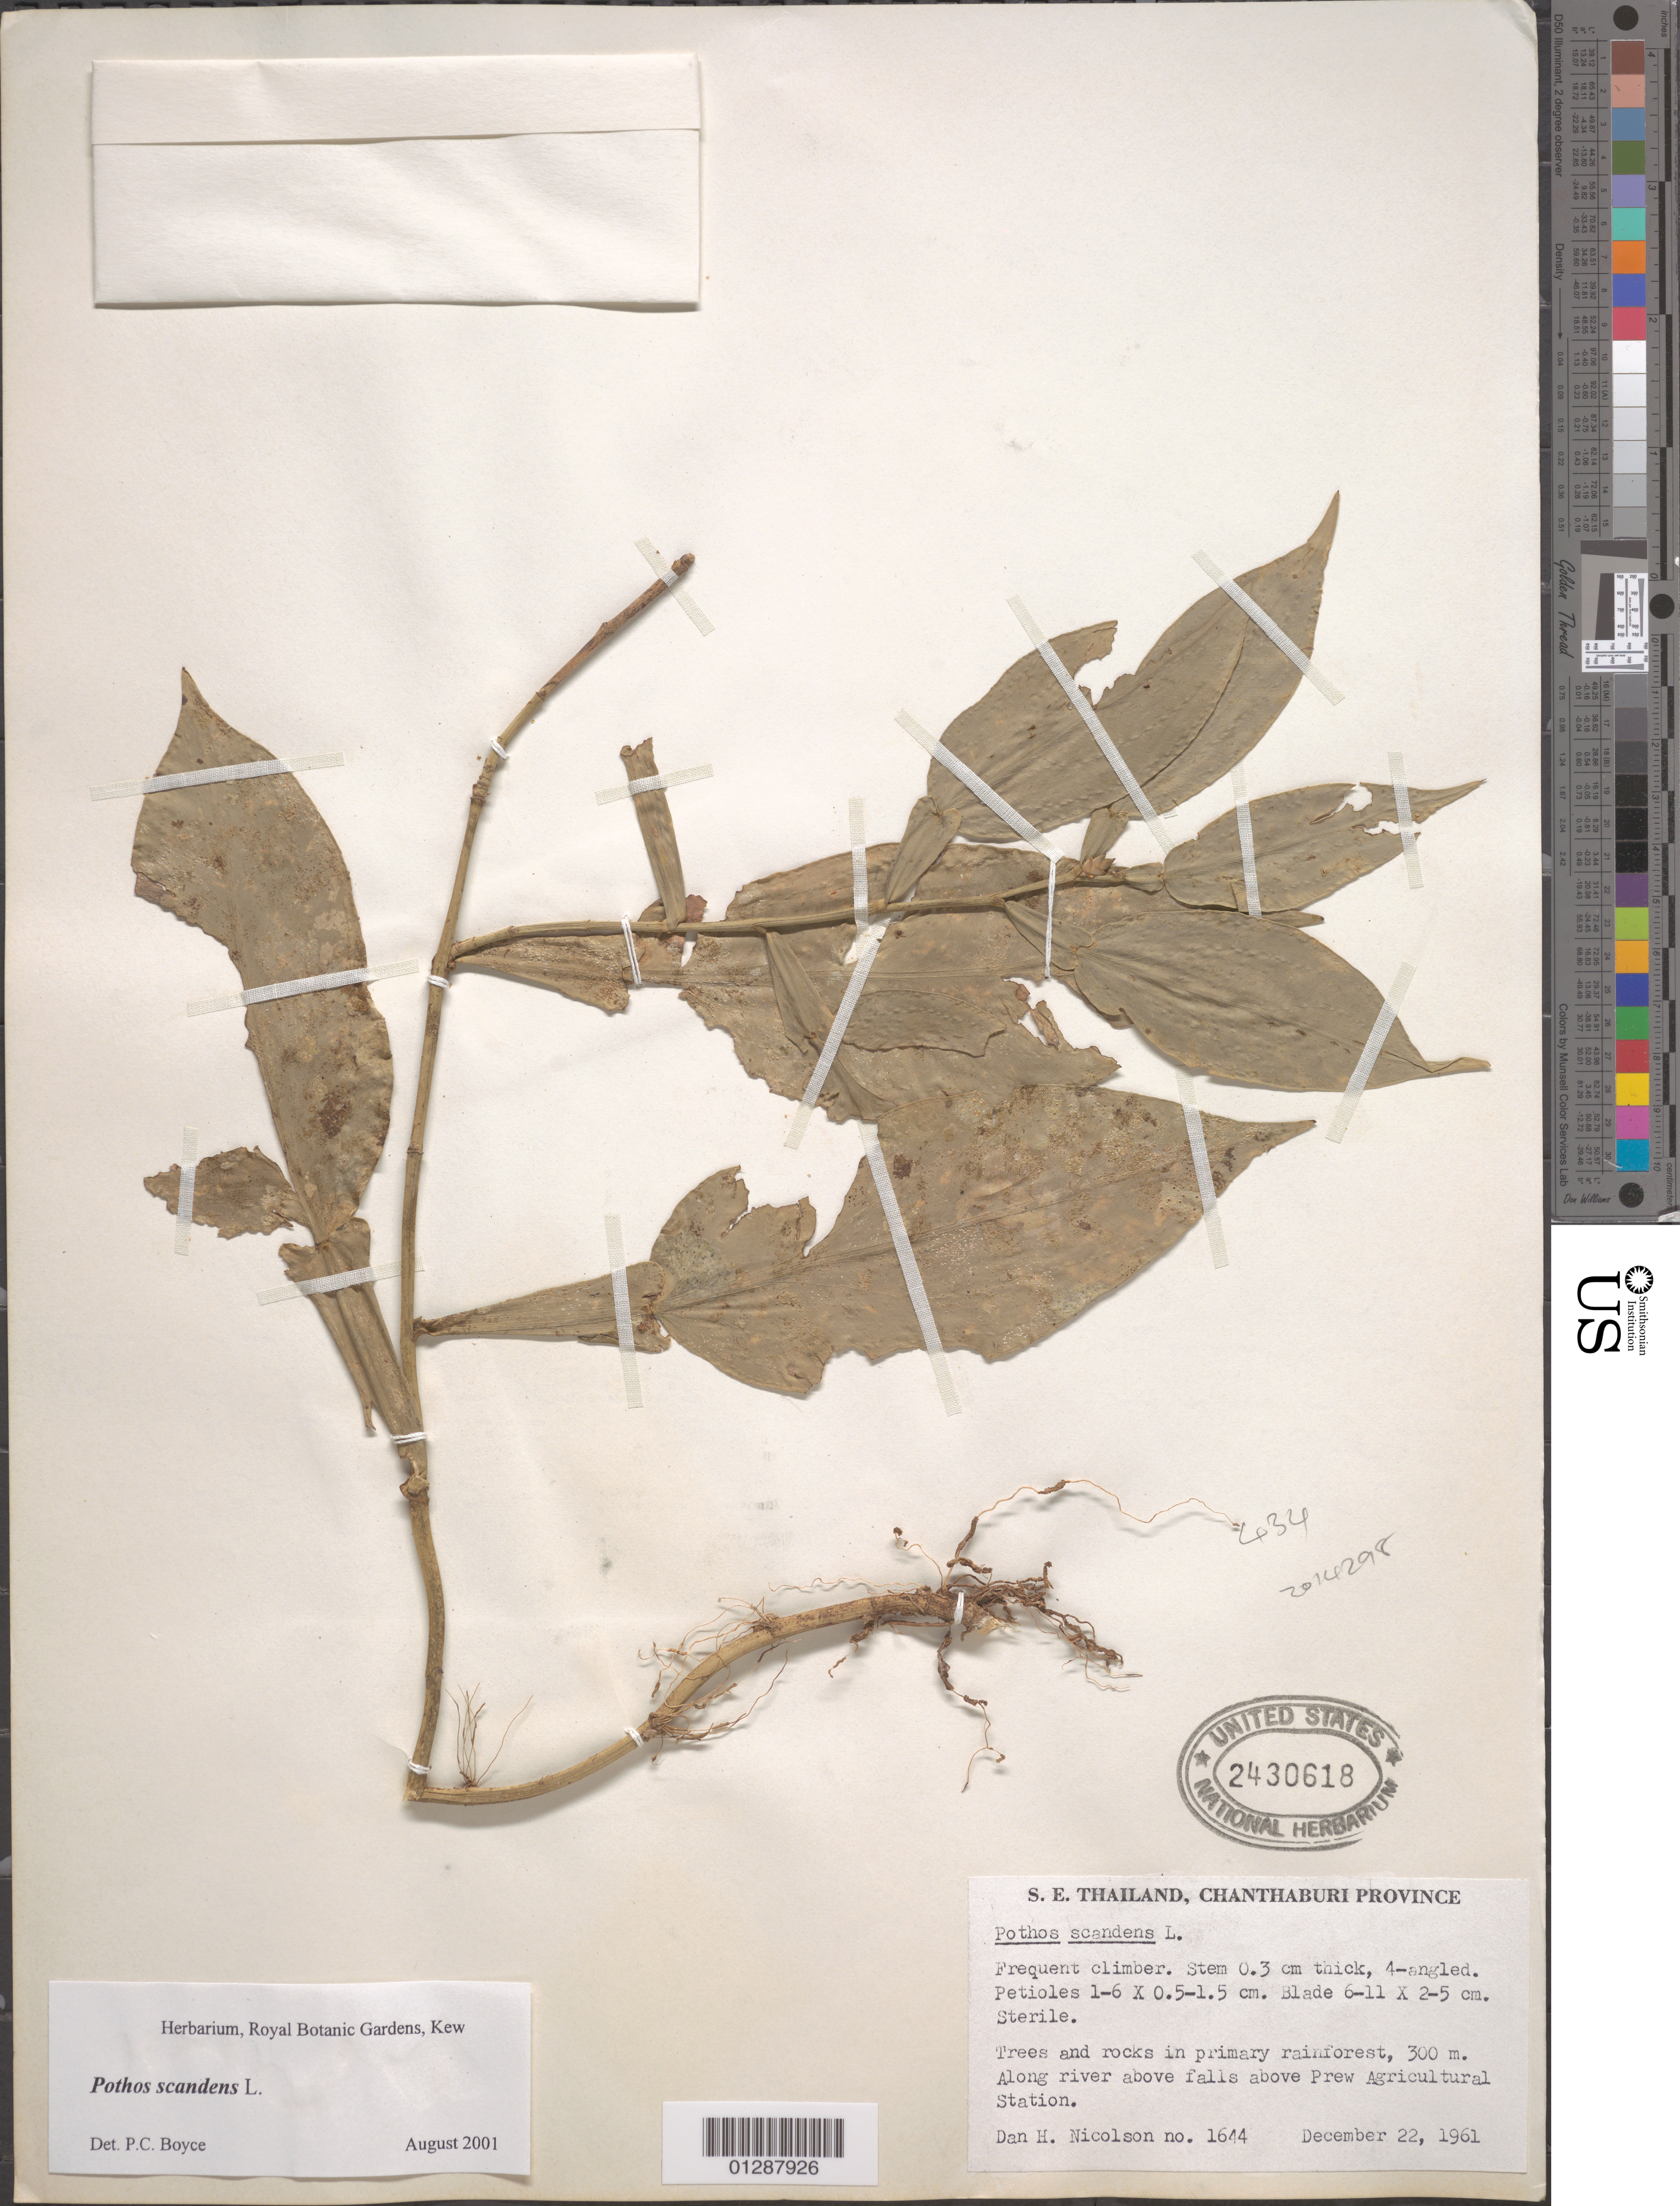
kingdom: Plantae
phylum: Tracheophyta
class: Liliopsida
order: Alismatales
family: Araceae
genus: Pothos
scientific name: Pothos scandens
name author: L.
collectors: D. H. Nicolson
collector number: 1644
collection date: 1961-12-22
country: Thailand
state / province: Chanthaburi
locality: S. E. Thailand. Along river above falls above Prew Agricultural Station.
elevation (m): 300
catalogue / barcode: US 2430618